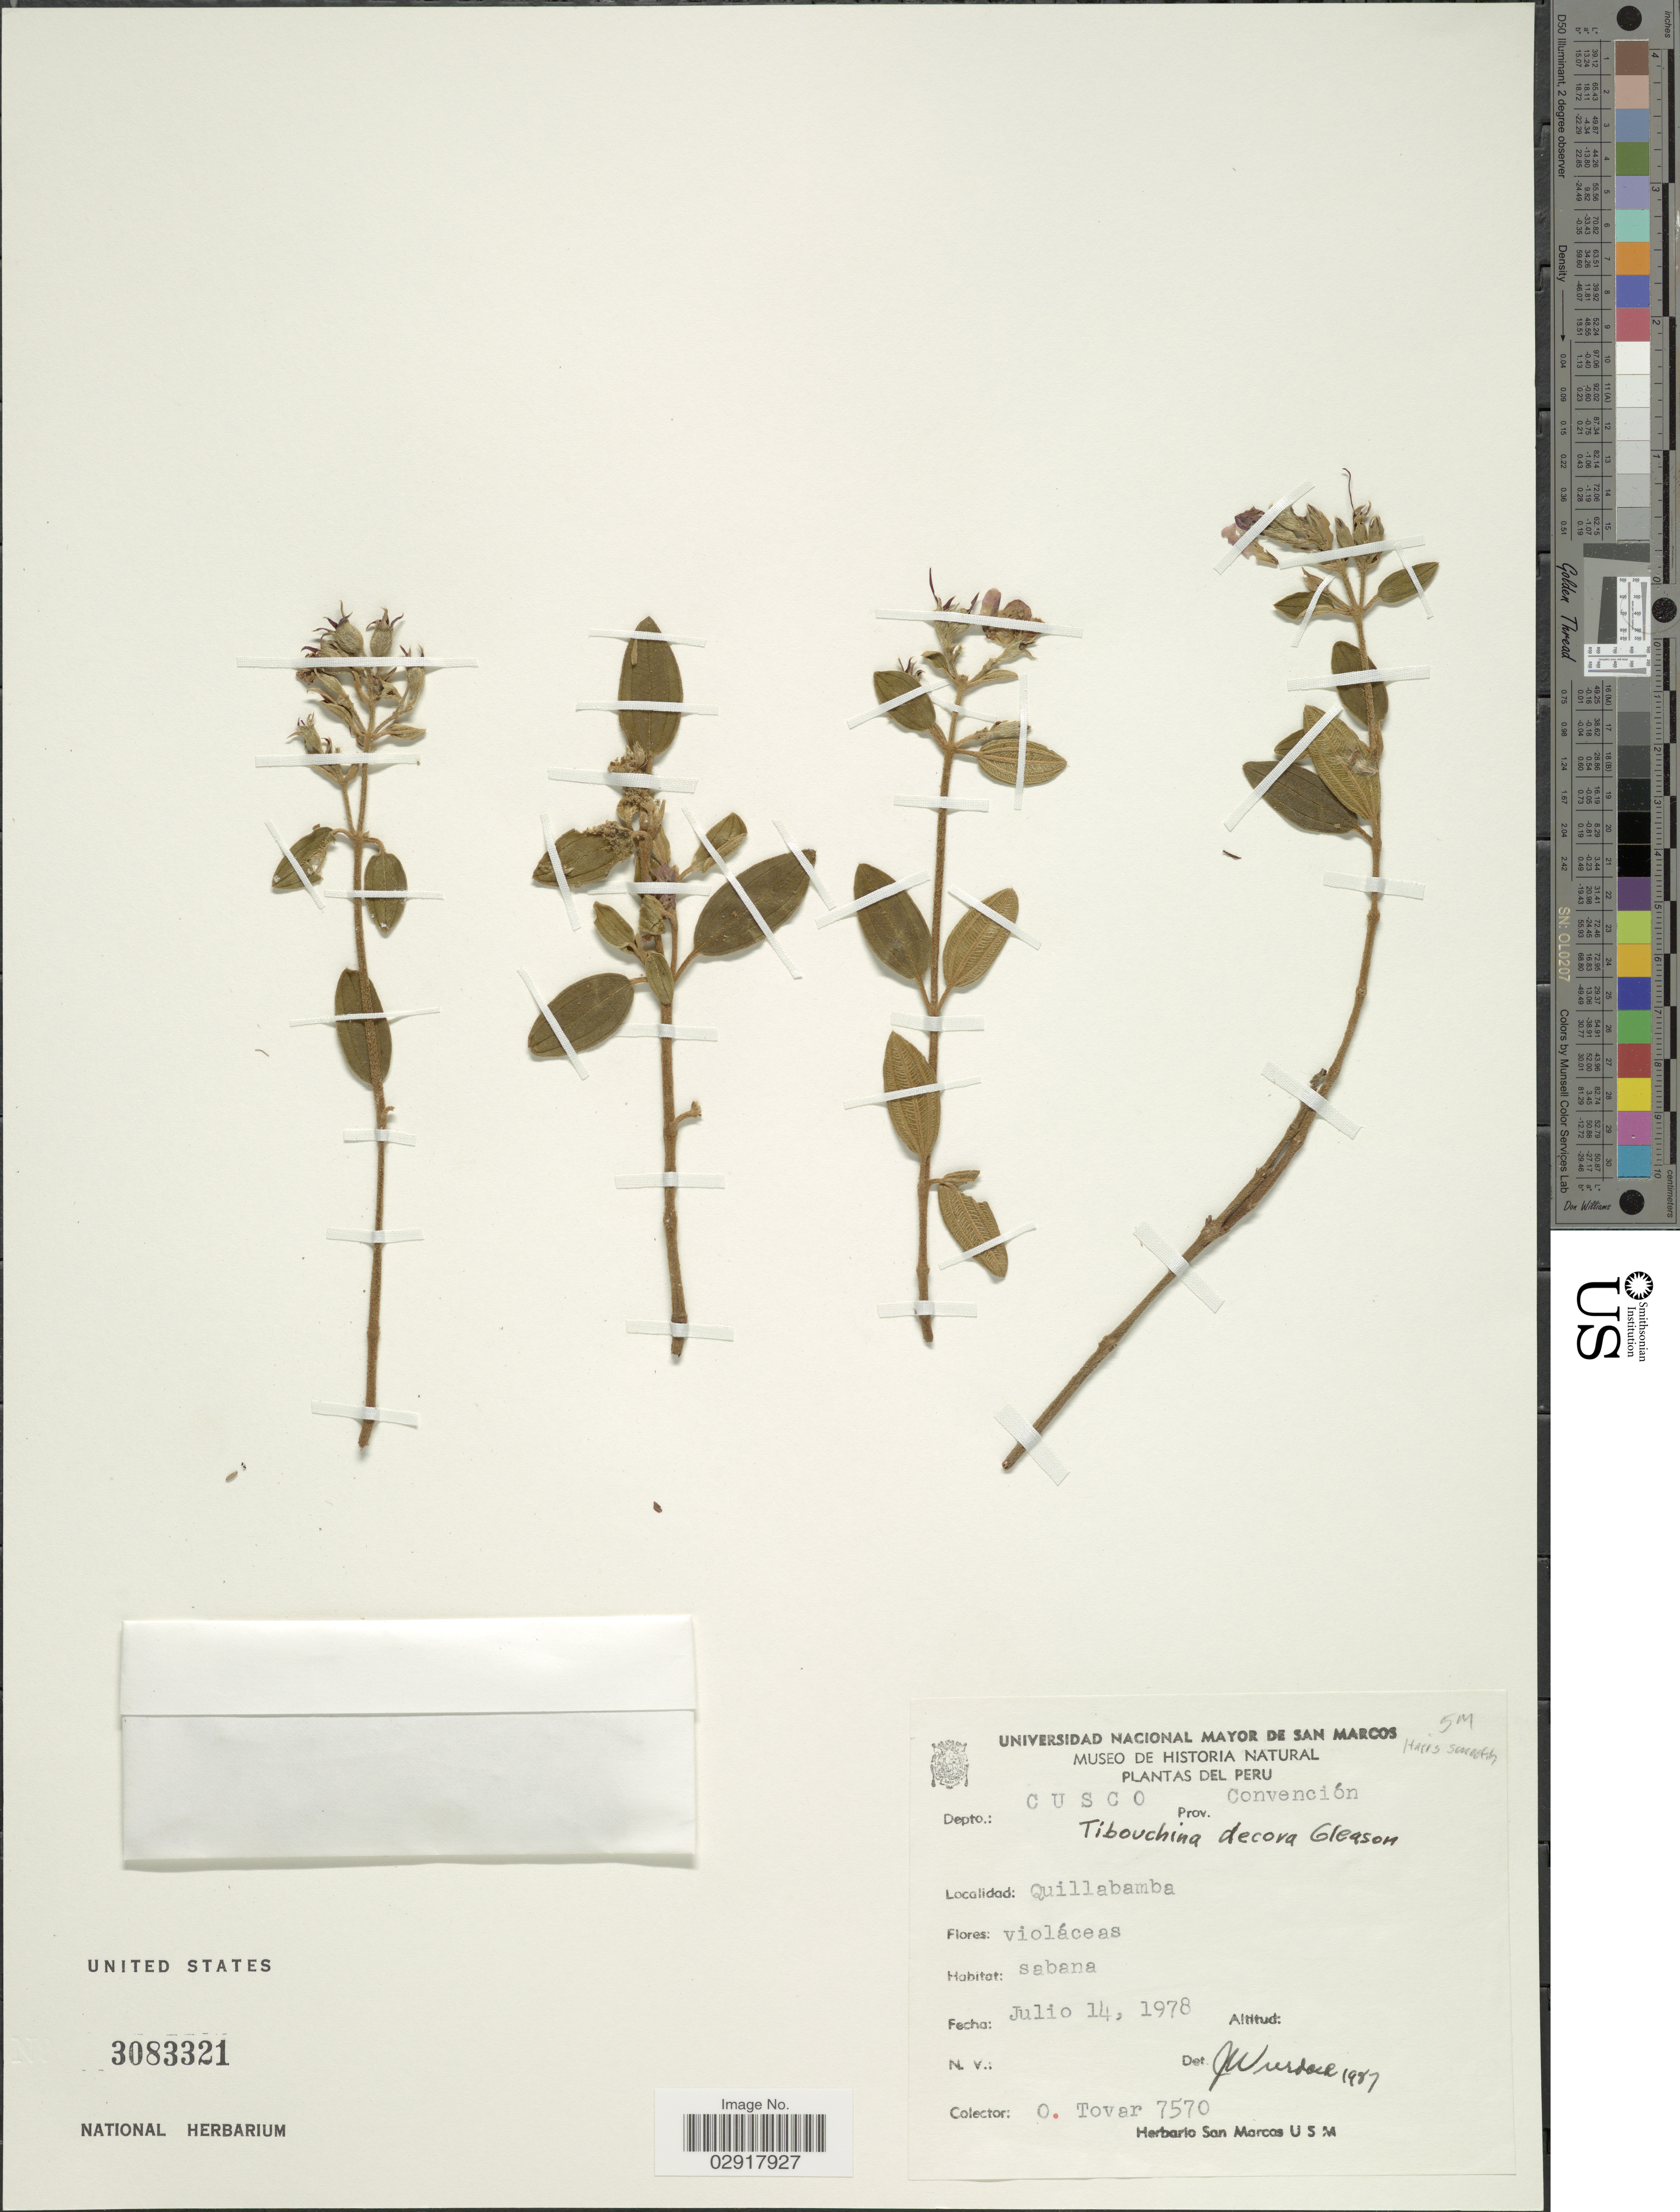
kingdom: Plantae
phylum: Tracheophyta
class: Magnoliopsida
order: Myrtales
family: Melastomataceae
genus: Chaetogastra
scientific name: Chaetogastra decora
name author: (Gleason) P.J.F. Guim. & Michelang.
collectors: Ó. Tovar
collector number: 7570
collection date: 1978-01-14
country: Peru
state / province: Cusco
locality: Depto.: Cusco. Prov. Conveción. Quillabamba.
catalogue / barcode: US 3083321